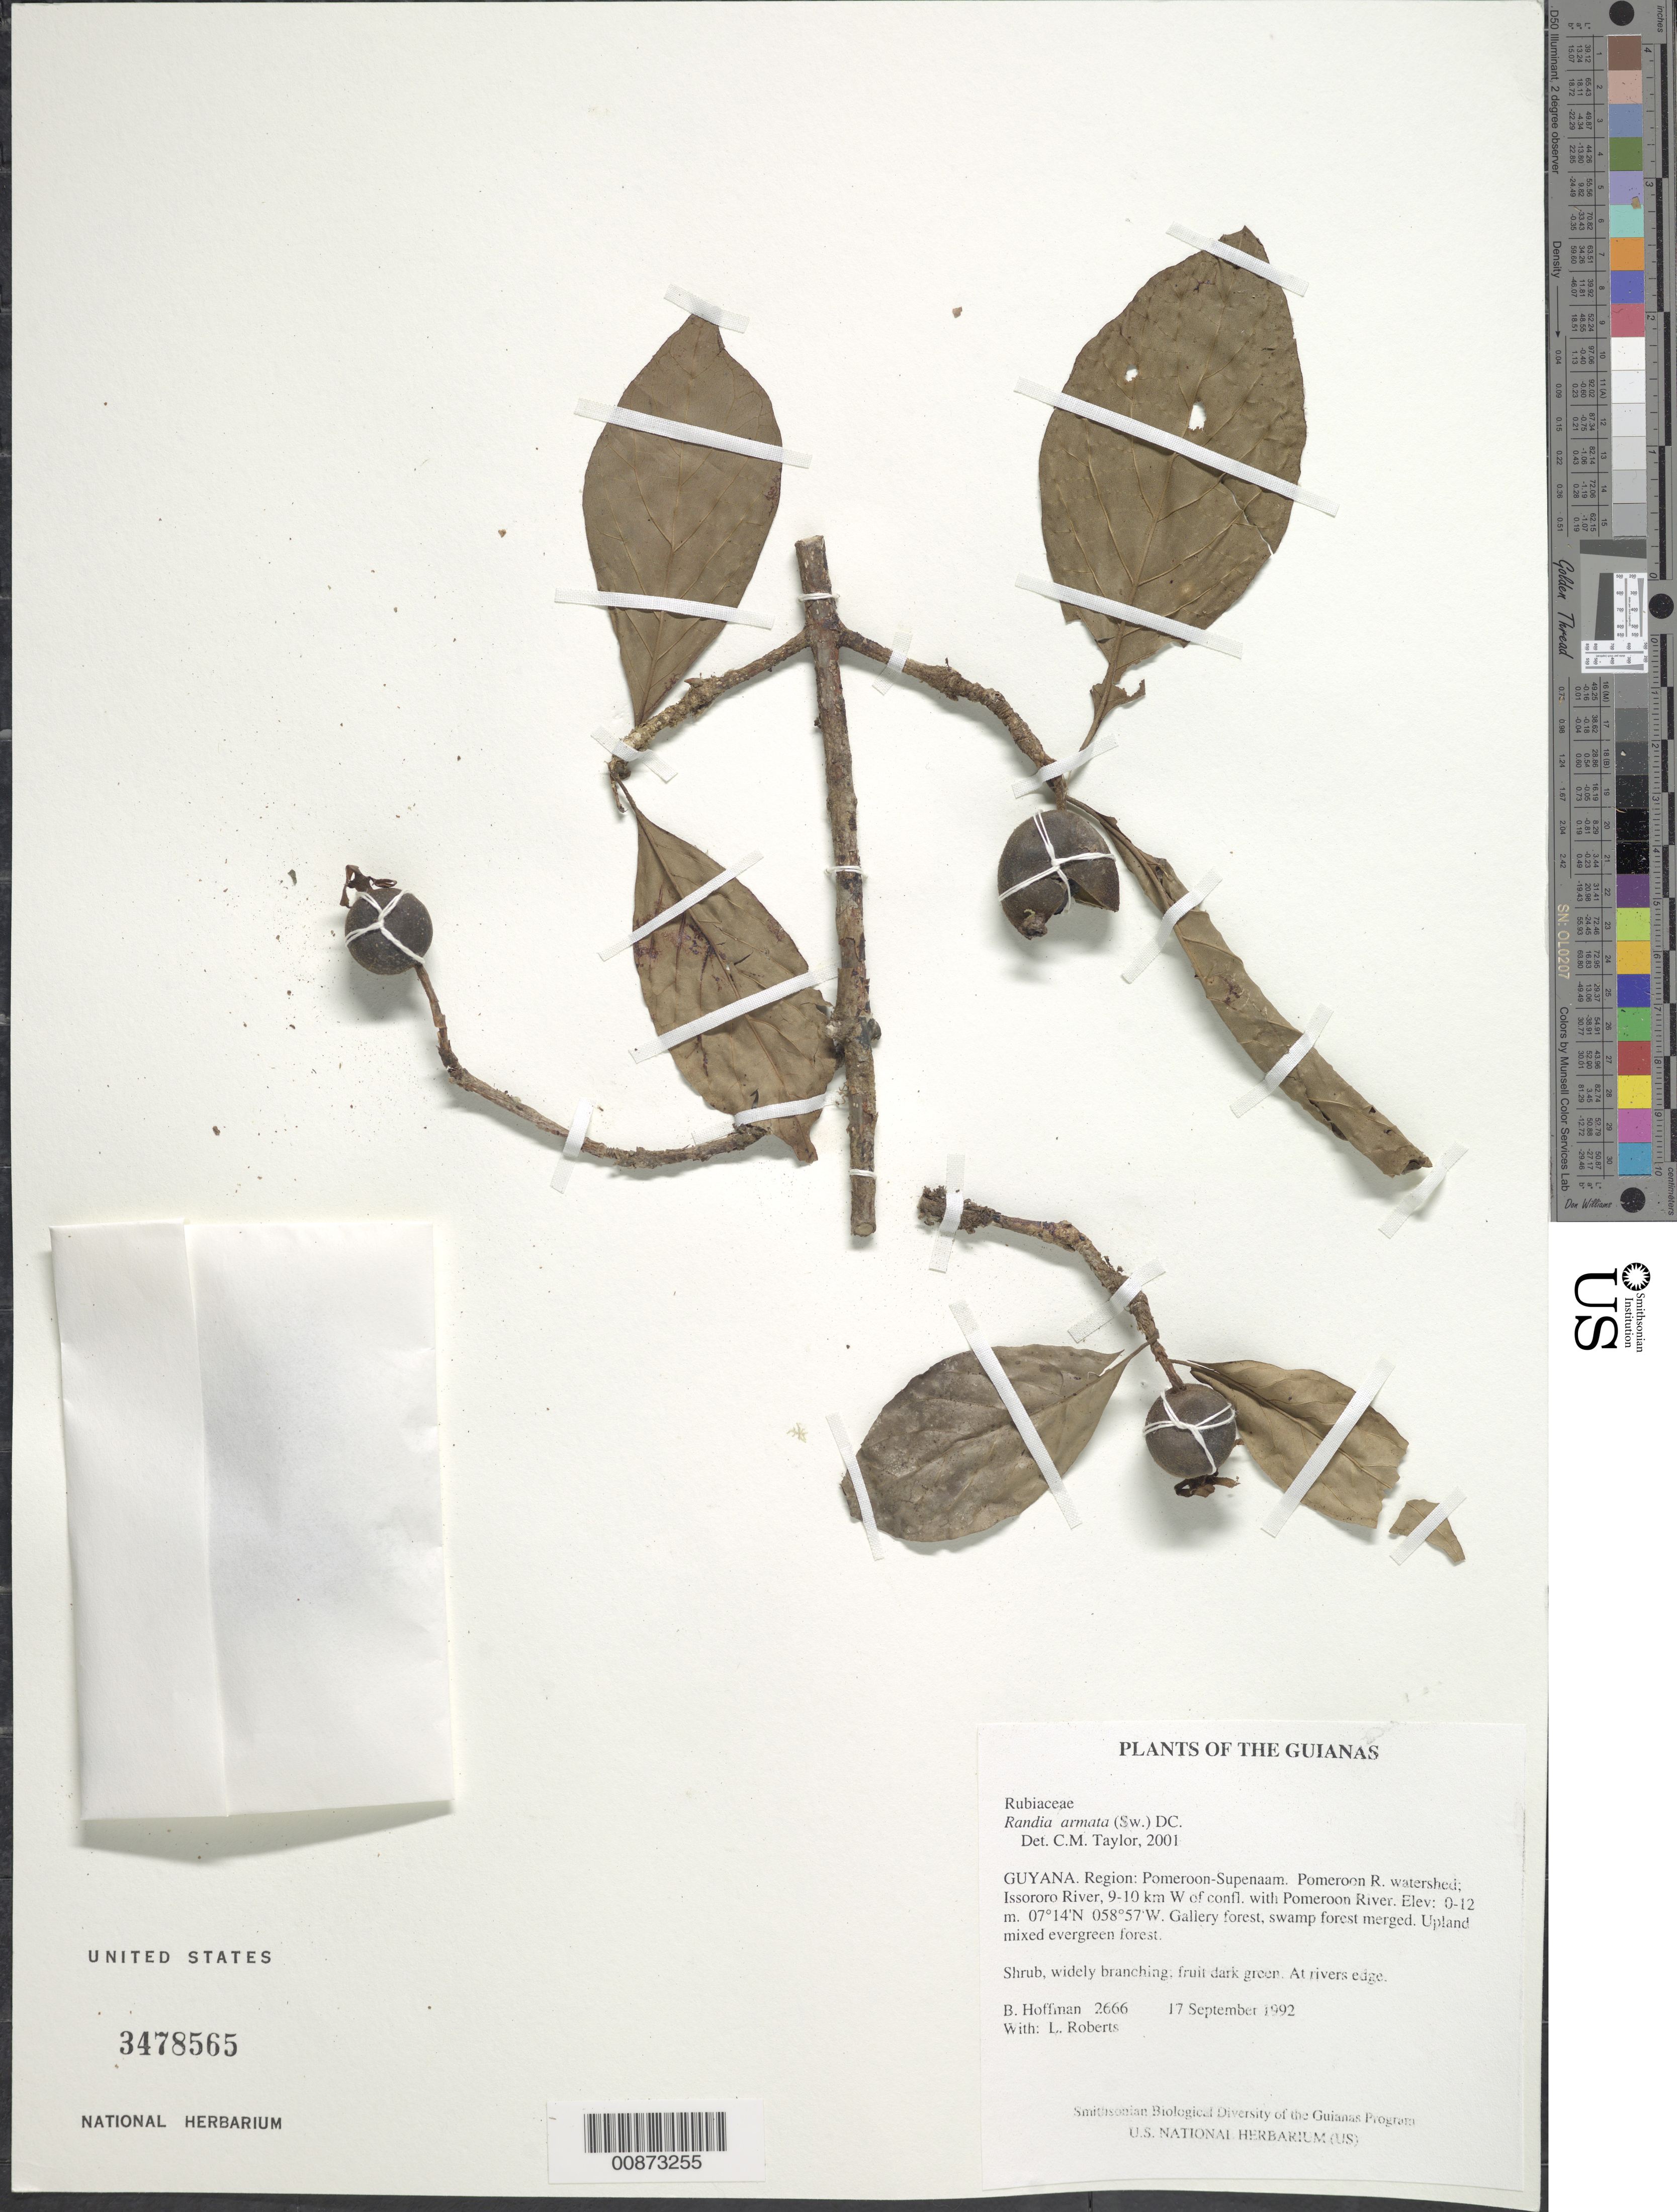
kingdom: Plantae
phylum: Tracheophyta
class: Magnoliopsida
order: Gentianales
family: Rubiaceae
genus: Randia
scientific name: Randia armata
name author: (Sw.) DC.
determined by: Taylor, Charlotte M.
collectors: B. Hoffman & L. Roberts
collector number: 2666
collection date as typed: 17 September 1992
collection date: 1992-09-17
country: Guyana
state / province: Pomeroon-Supenaam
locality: Pomeroon River watershed; Issororo River, 9-10 km W of confluence with Pomeroon River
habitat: Gallery forest, swamp forest merged. Upland mixed evergreen forest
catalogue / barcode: US 3478565